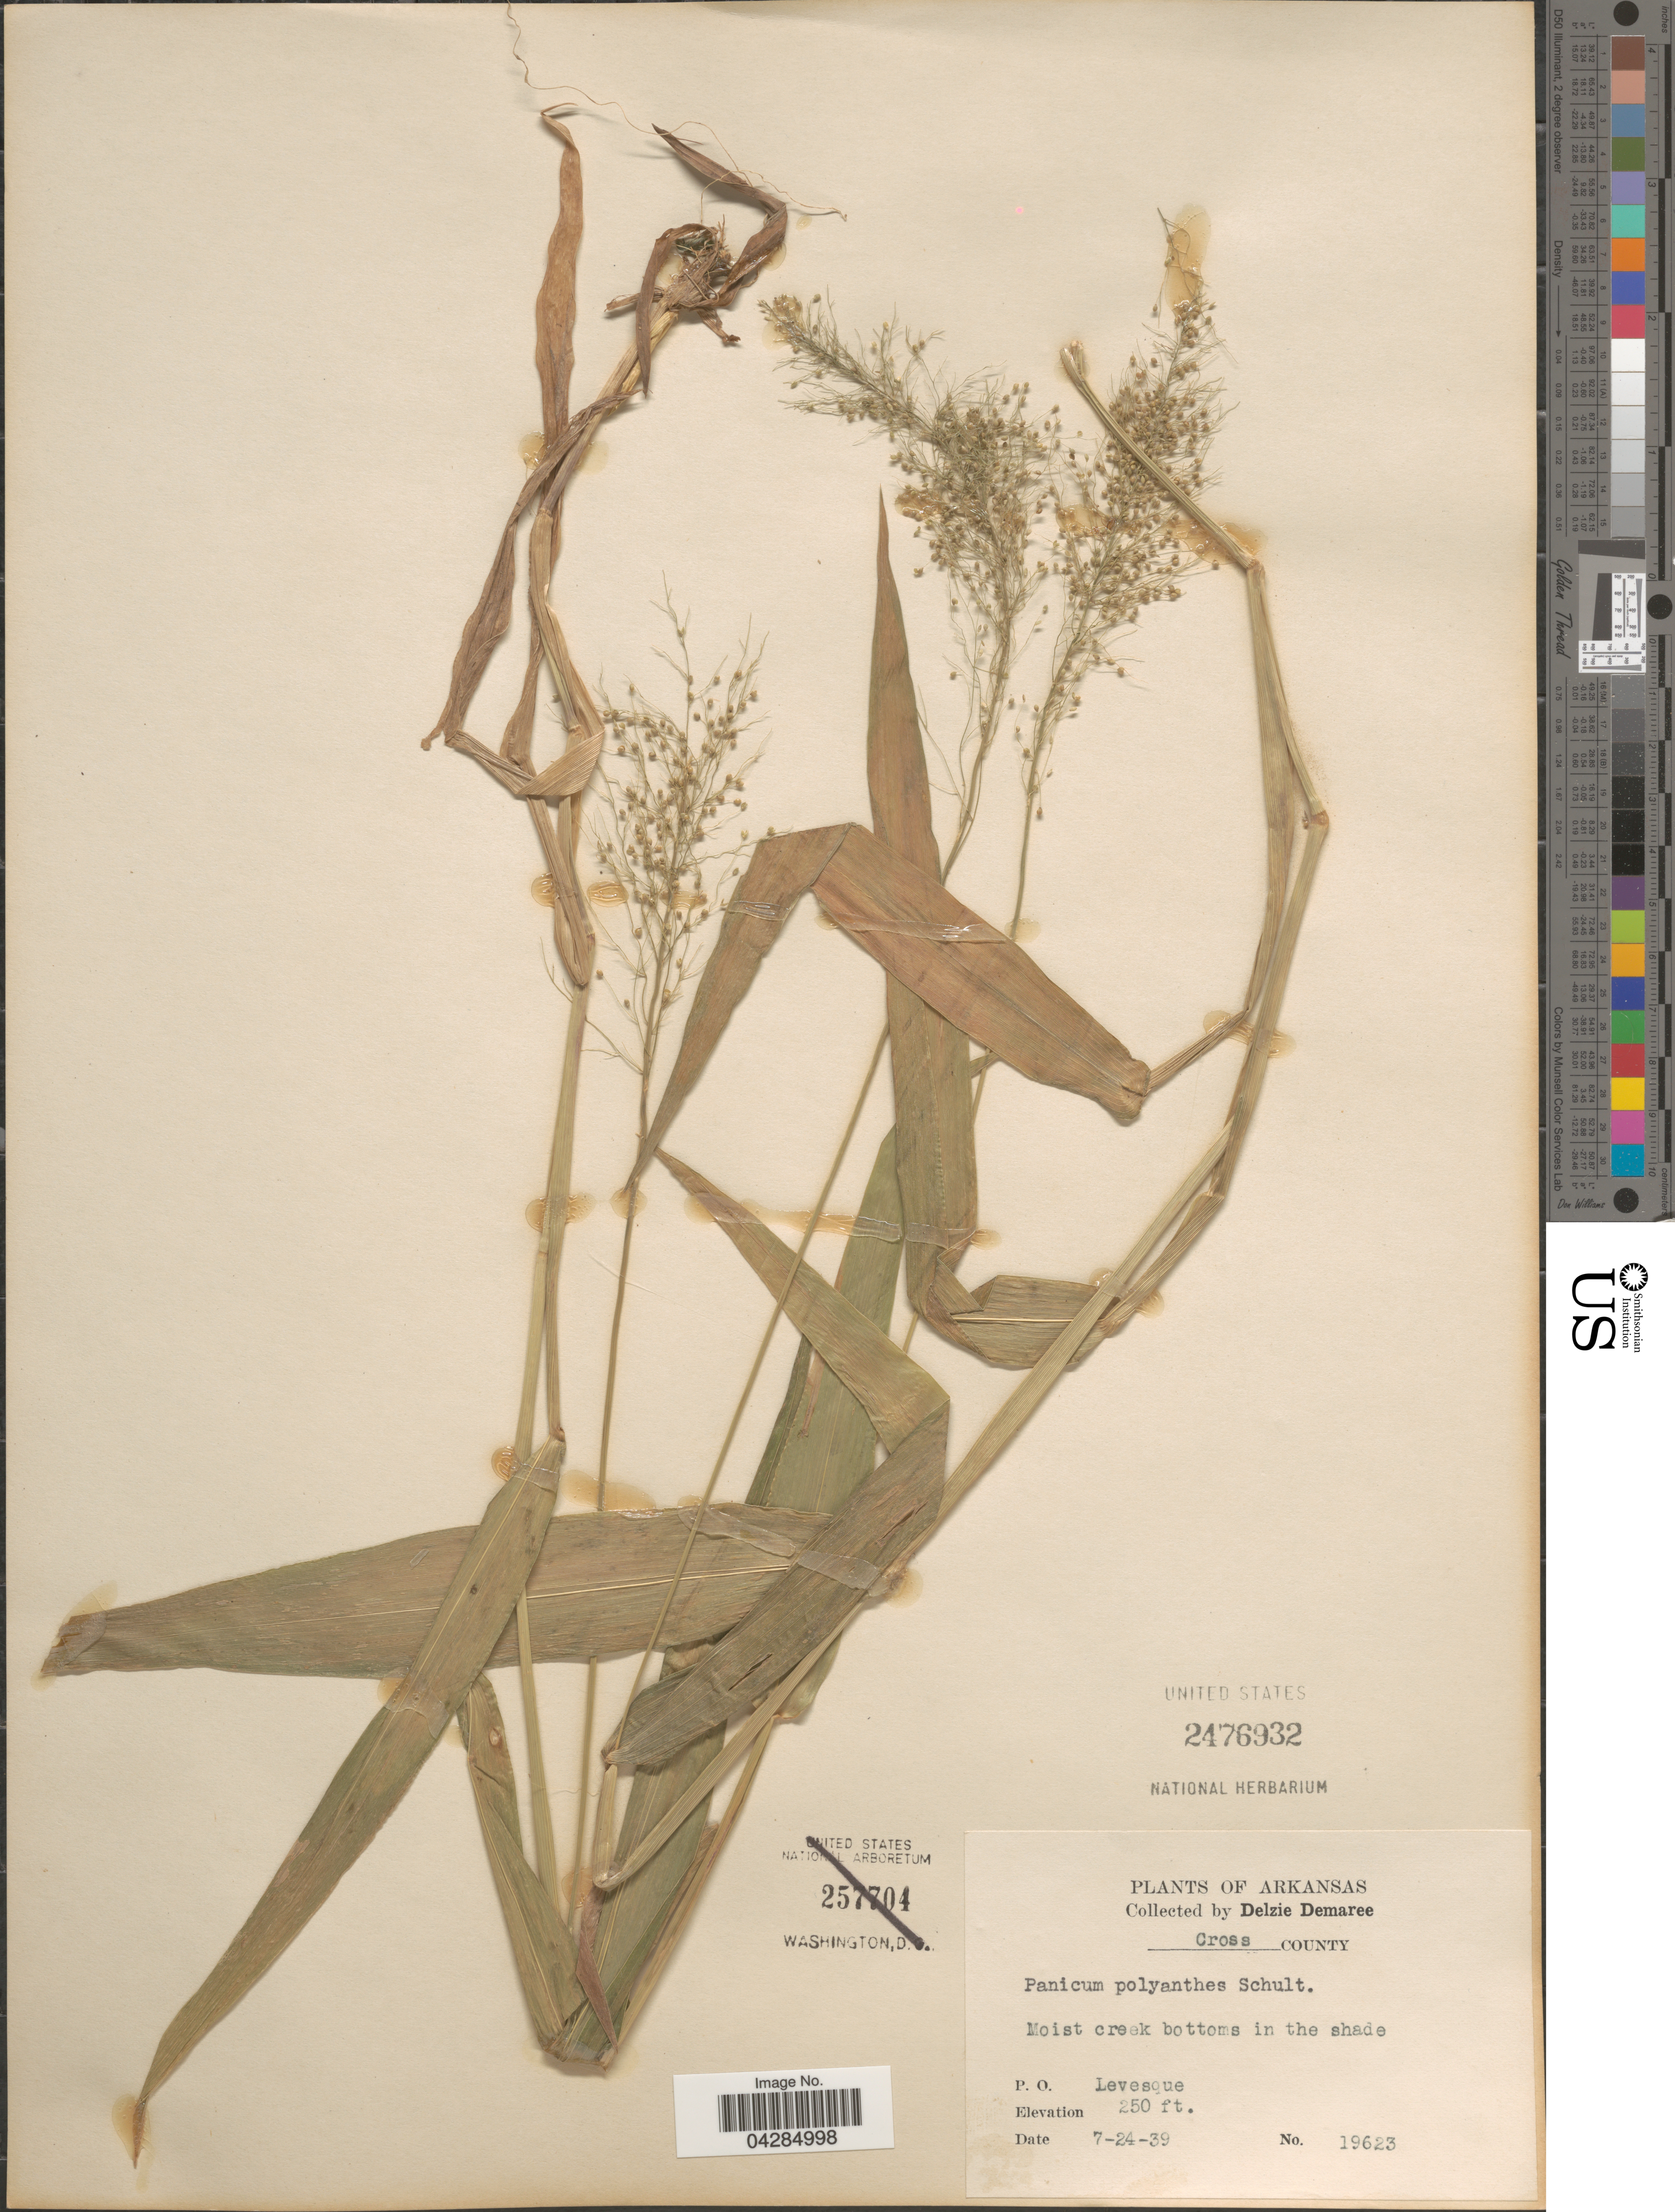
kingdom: Plantae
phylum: Tracheophyta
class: Liliopsida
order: Poales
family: Poaceae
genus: Dichanthelium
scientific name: Dichanthelium portoricense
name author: (Desv. ex Ham.) B.F. Hansen & Wunderlin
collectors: D. Demaree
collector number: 19623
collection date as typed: Transcribed d/m/y: 24/7/39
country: United States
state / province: Arkansas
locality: Cross County. Moist creek bottoms in the shade. P. O. Levesque.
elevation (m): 76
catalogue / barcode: US 2476932